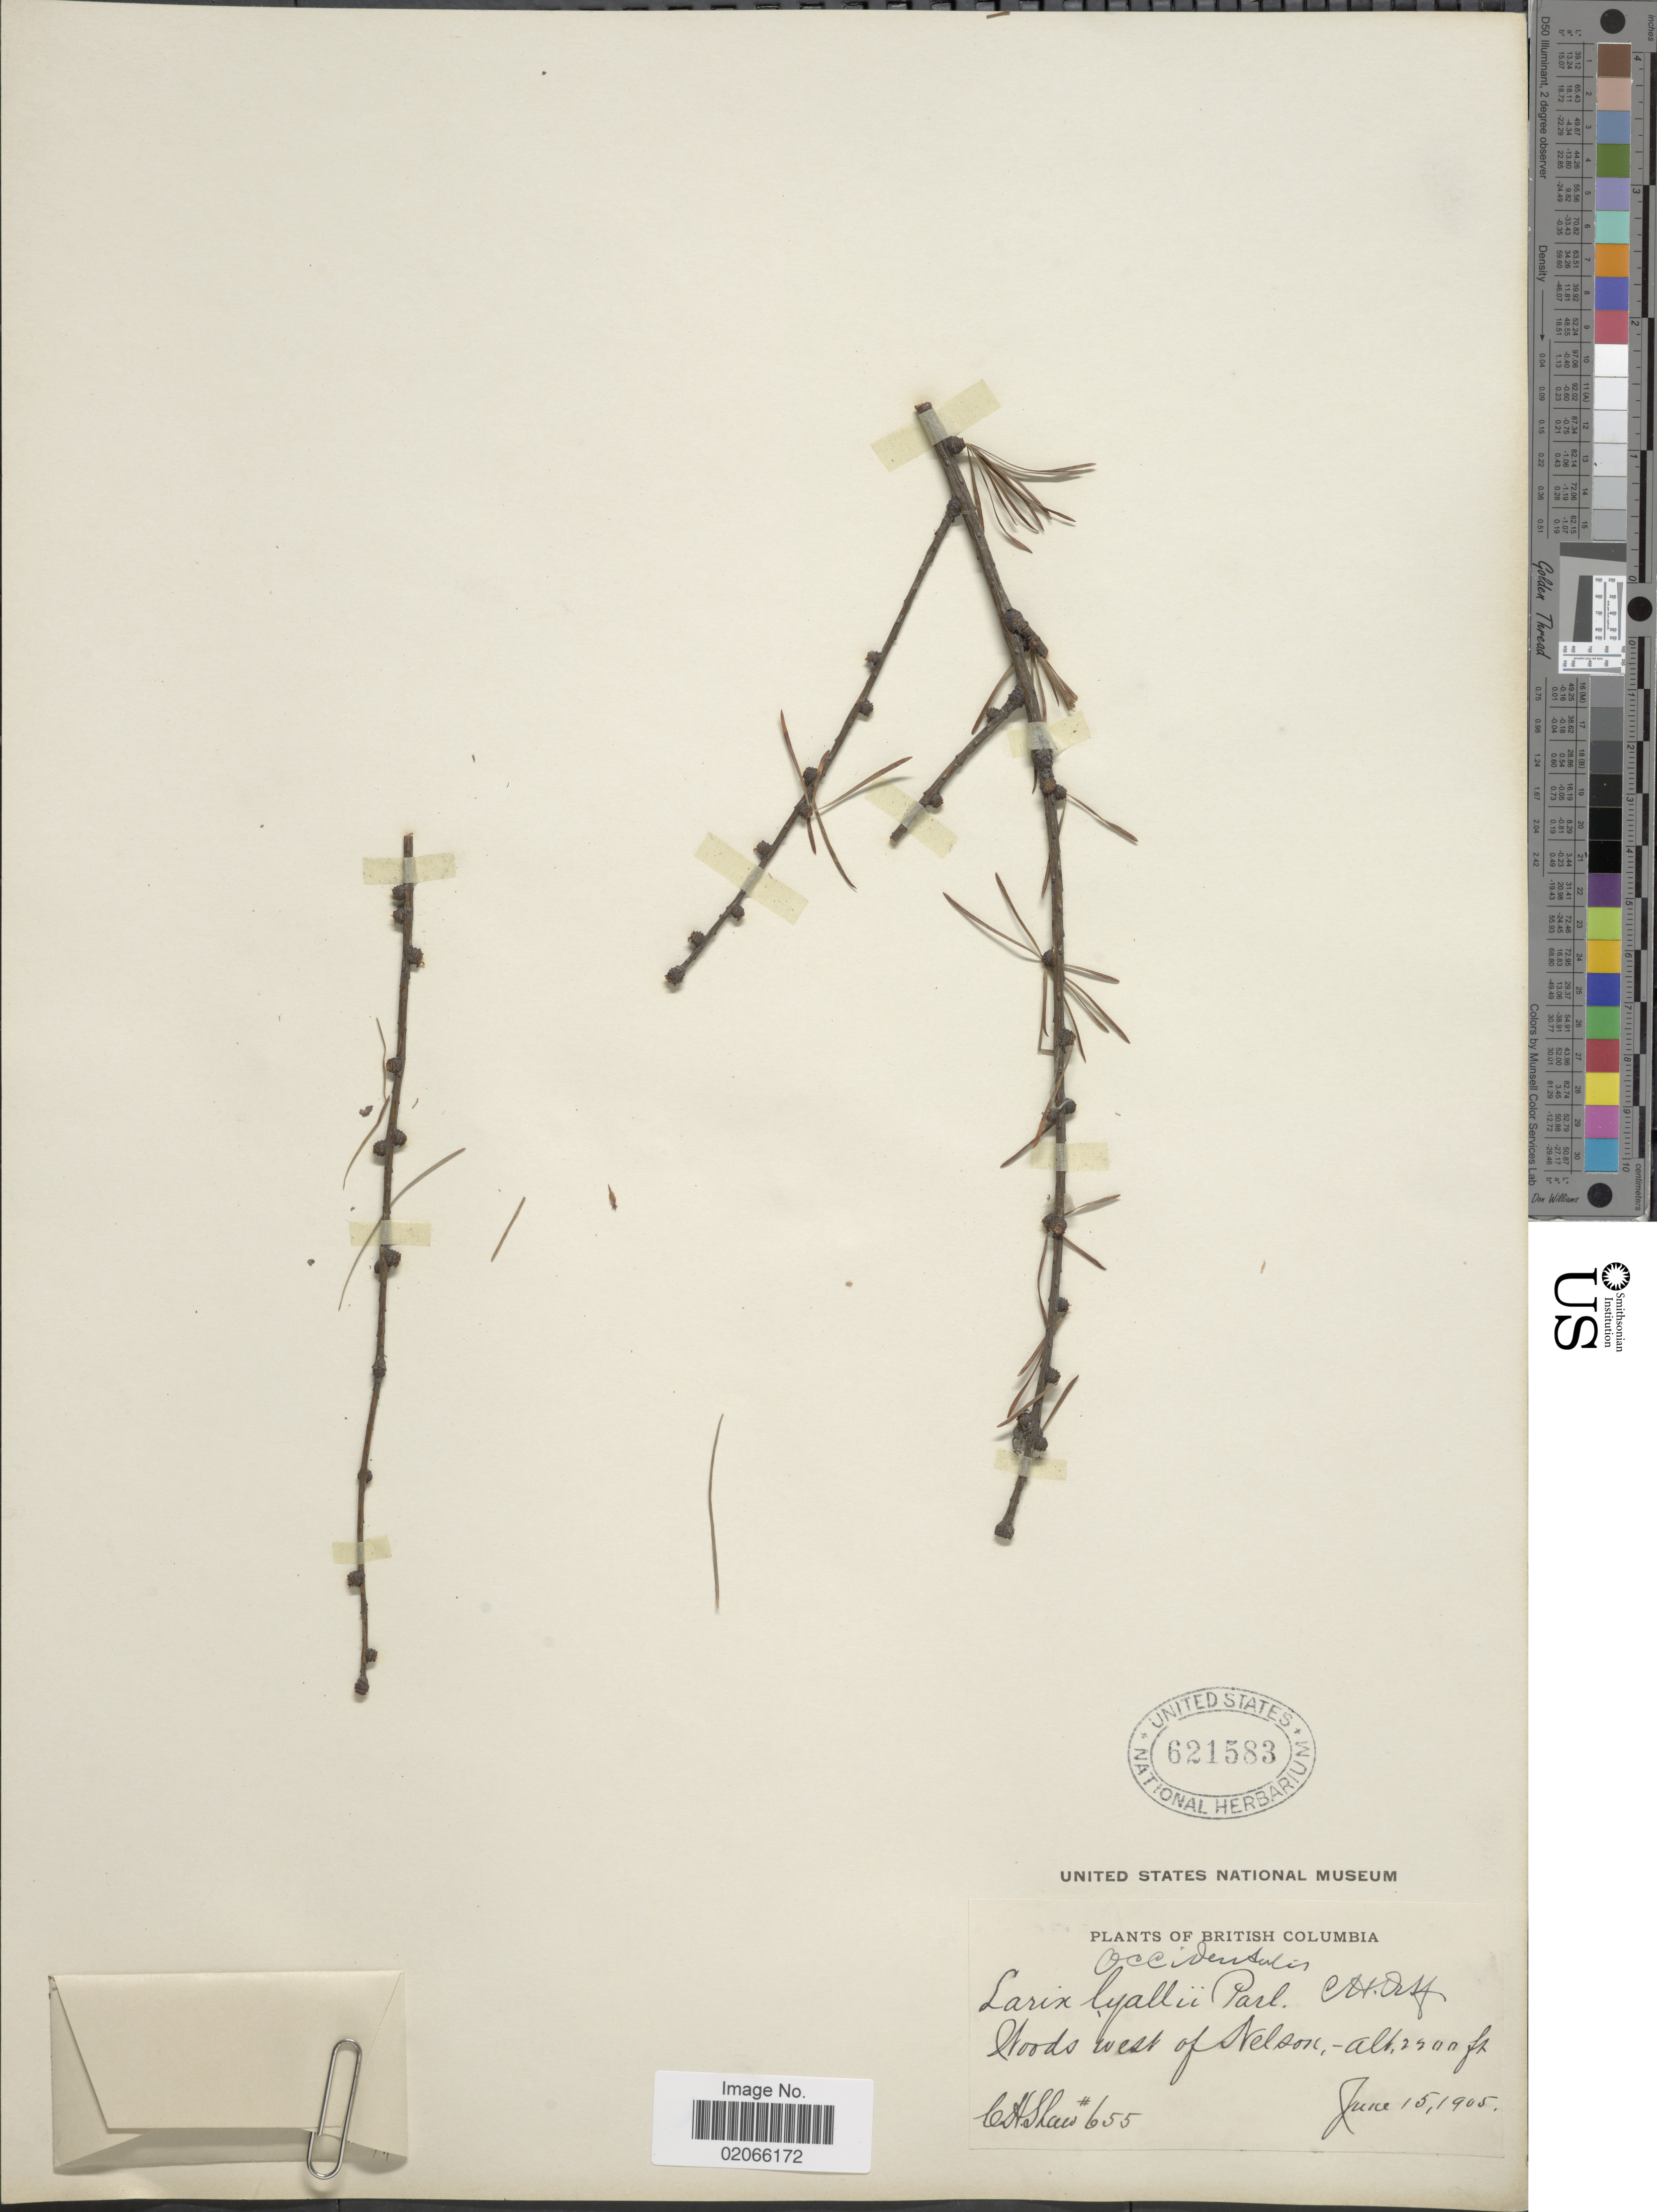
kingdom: Plantae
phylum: Tracheophyta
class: Pinopsida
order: Pinales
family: Pinaceae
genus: Larix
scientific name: Larix occidentalis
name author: Nutt.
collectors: C. H. Shaw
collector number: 655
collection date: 1905-06-15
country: Canada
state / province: British Columbia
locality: Britsih Columbia. Woods west of Nelson.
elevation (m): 671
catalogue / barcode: US 621583